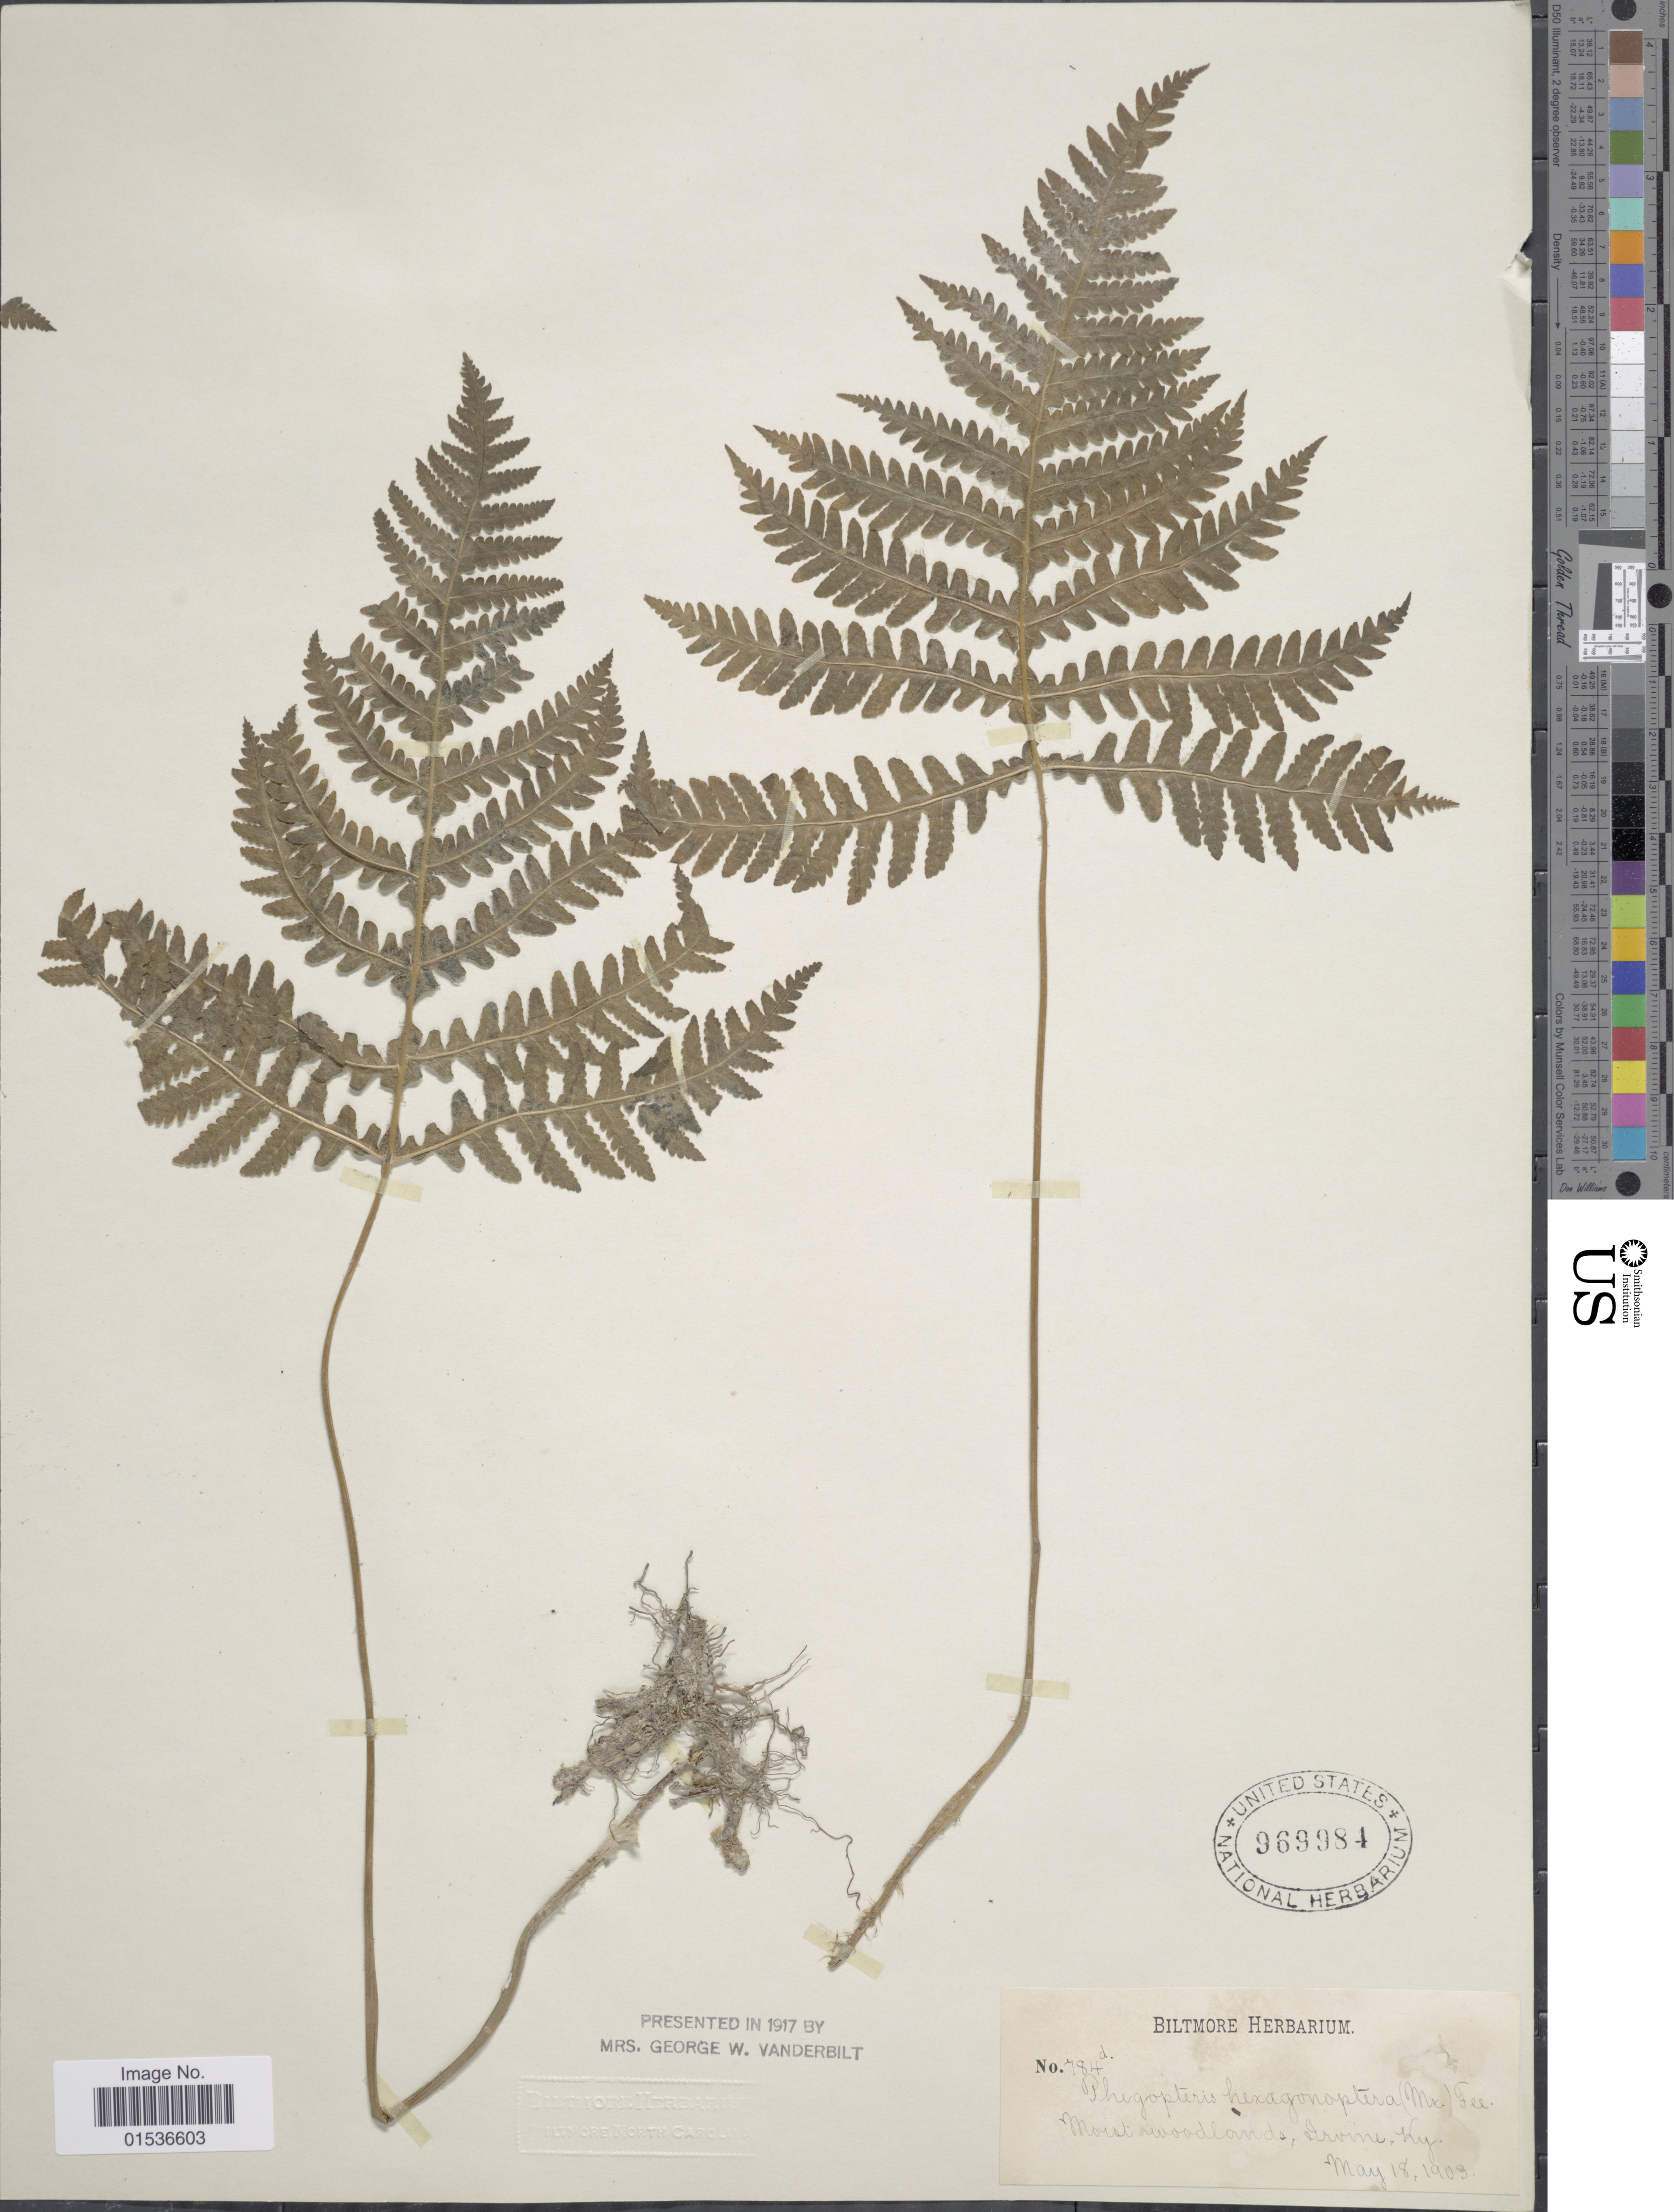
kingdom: Plantae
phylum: Tracheophyta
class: Polypodiopsida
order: Polypodiales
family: Thelypteridaceae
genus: Phegopteris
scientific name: Phegopteris hexagonoptera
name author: (Michx.) Fée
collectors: ex herb. Biltmore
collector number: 784d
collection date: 1903-05-18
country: United States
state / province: Kentucky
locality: Moist Woodlands, Irvine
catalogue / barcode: US 969984